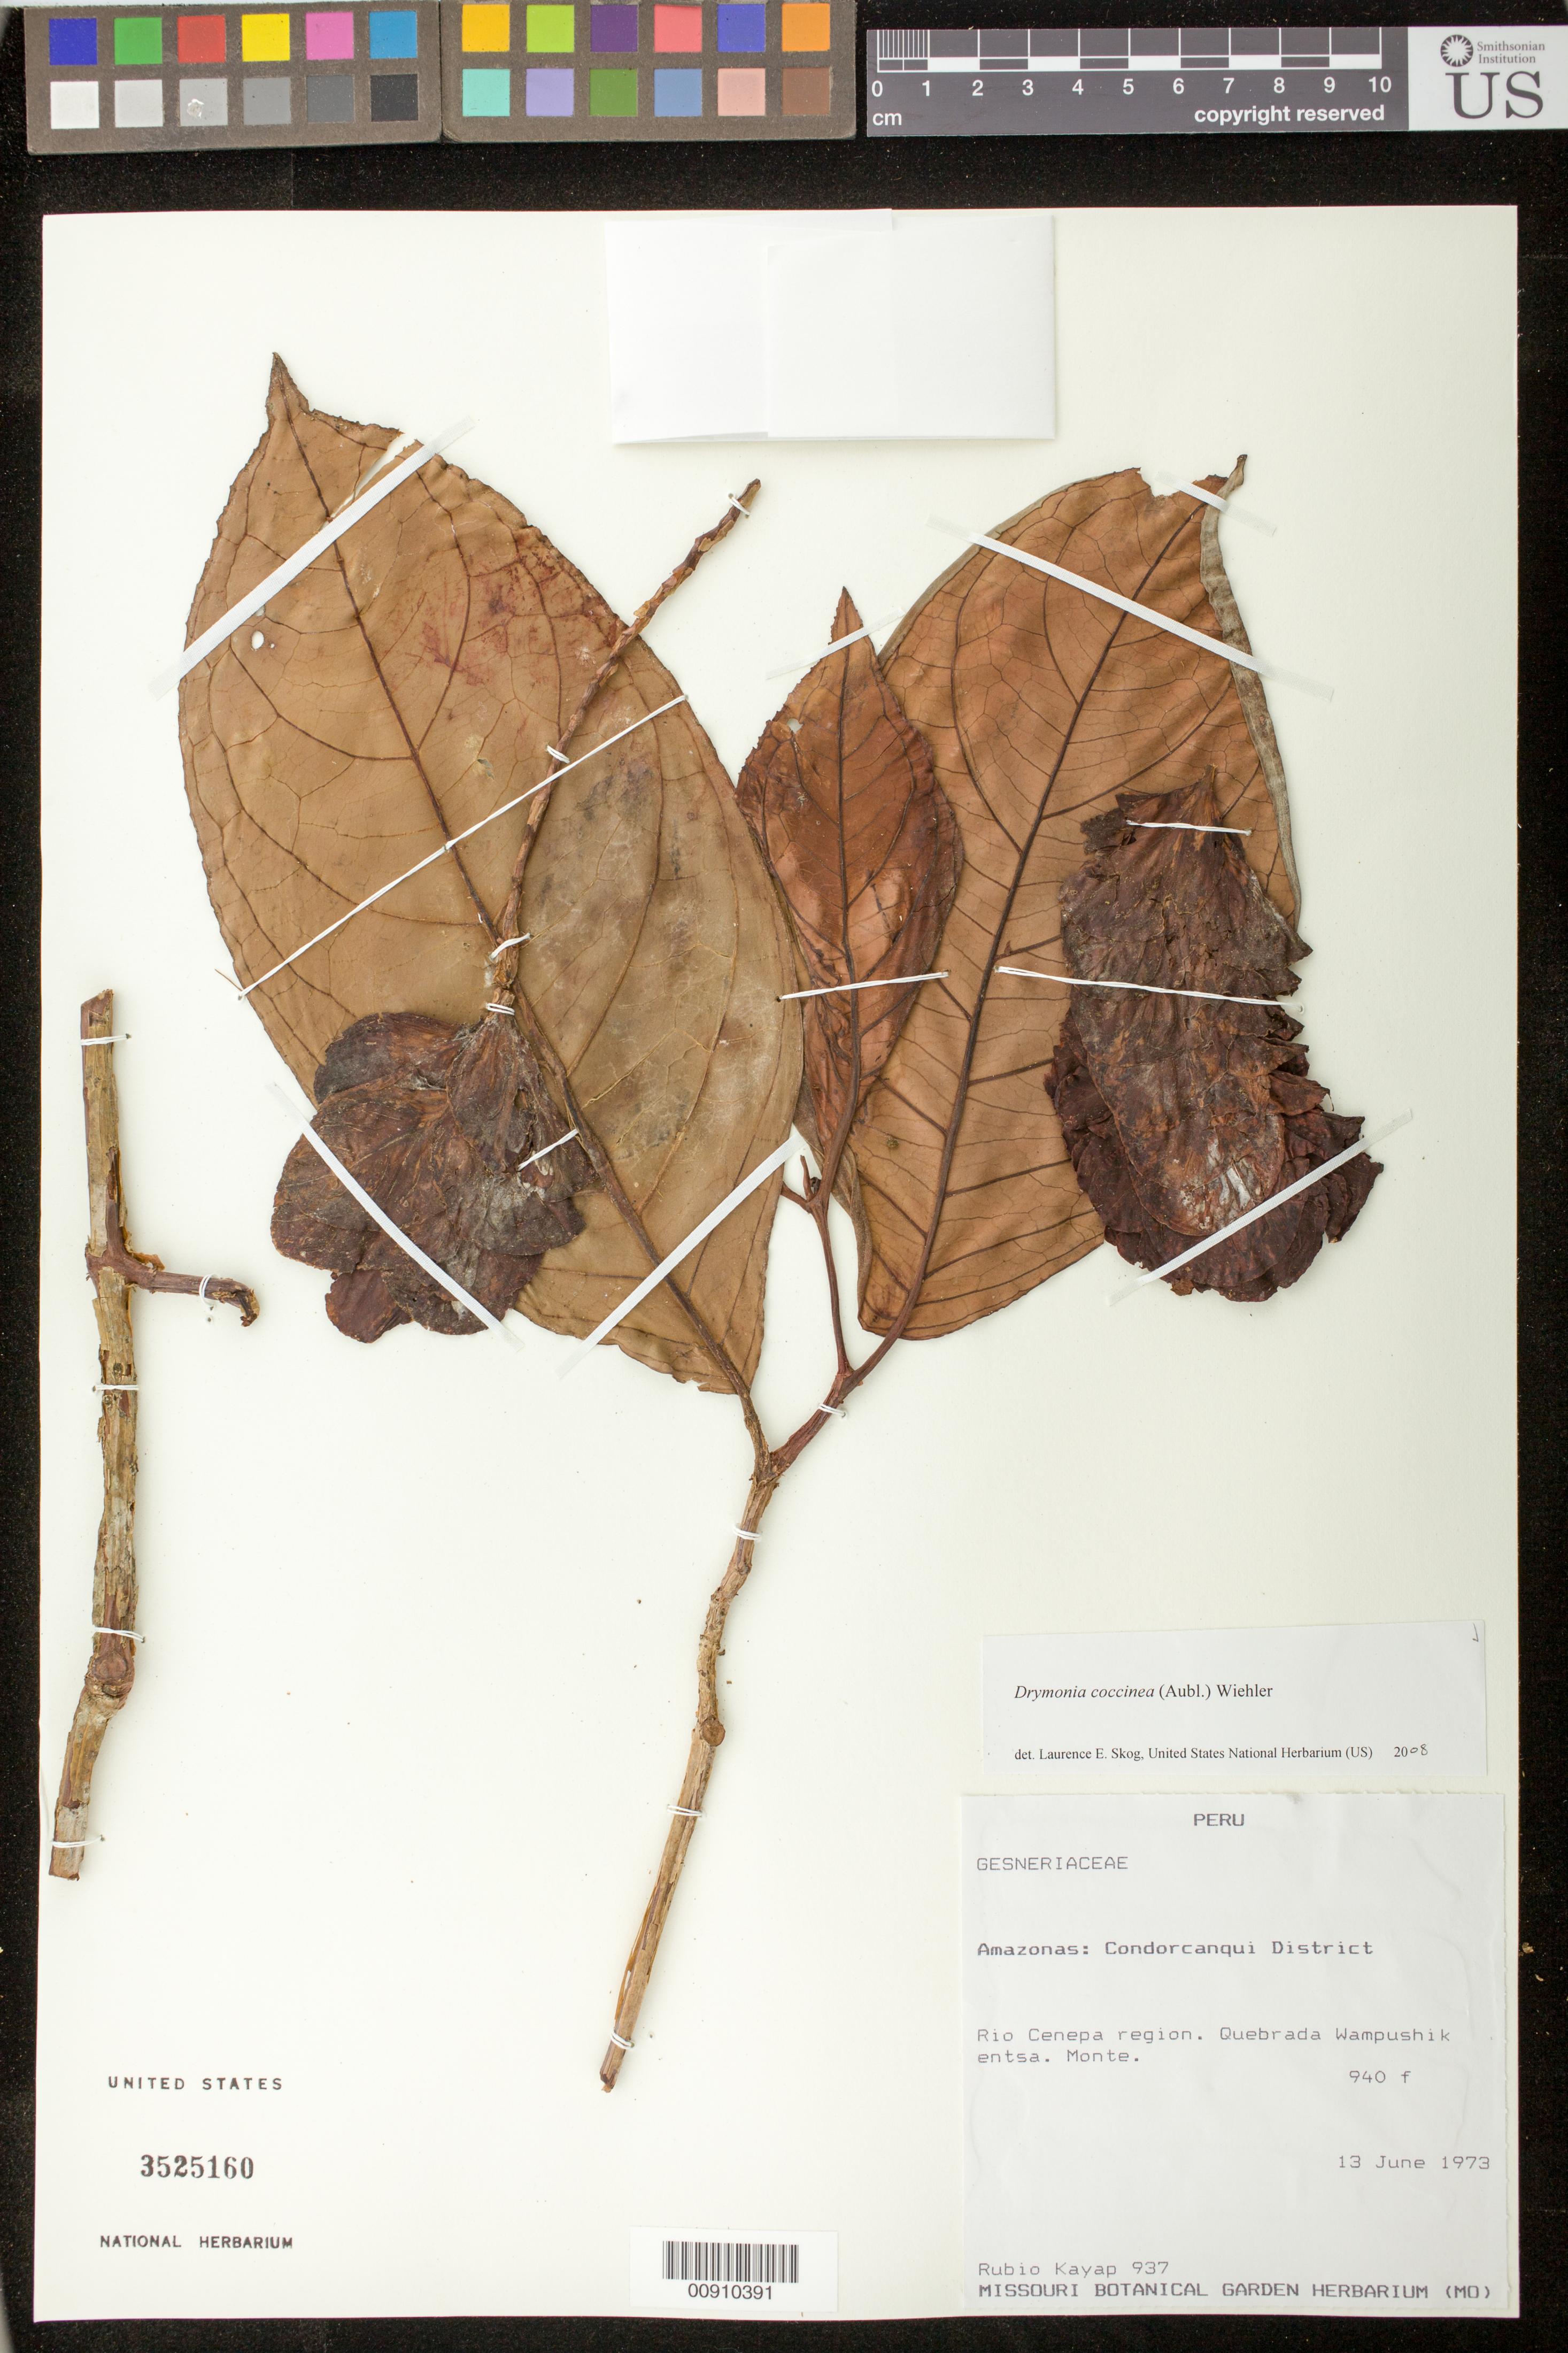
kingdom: Plantae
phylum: Tracheophyta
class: Magnoliopsida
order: Lamiales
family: Gesneriaceae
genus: Drymonia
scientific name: Drymonia coccinea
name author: (Aubl.) Wiehler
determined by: Skog, Laurence E.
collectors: R. Kayap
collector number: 937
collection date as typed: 13 Jun 1973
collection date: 1973-06-13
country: Peru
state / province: Amazonas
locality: Amazonas: condorcanqui District. Rio Cenepa region. Quebrada Wampushik entsa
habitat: Monte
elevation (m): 287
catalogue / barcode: US 3525160